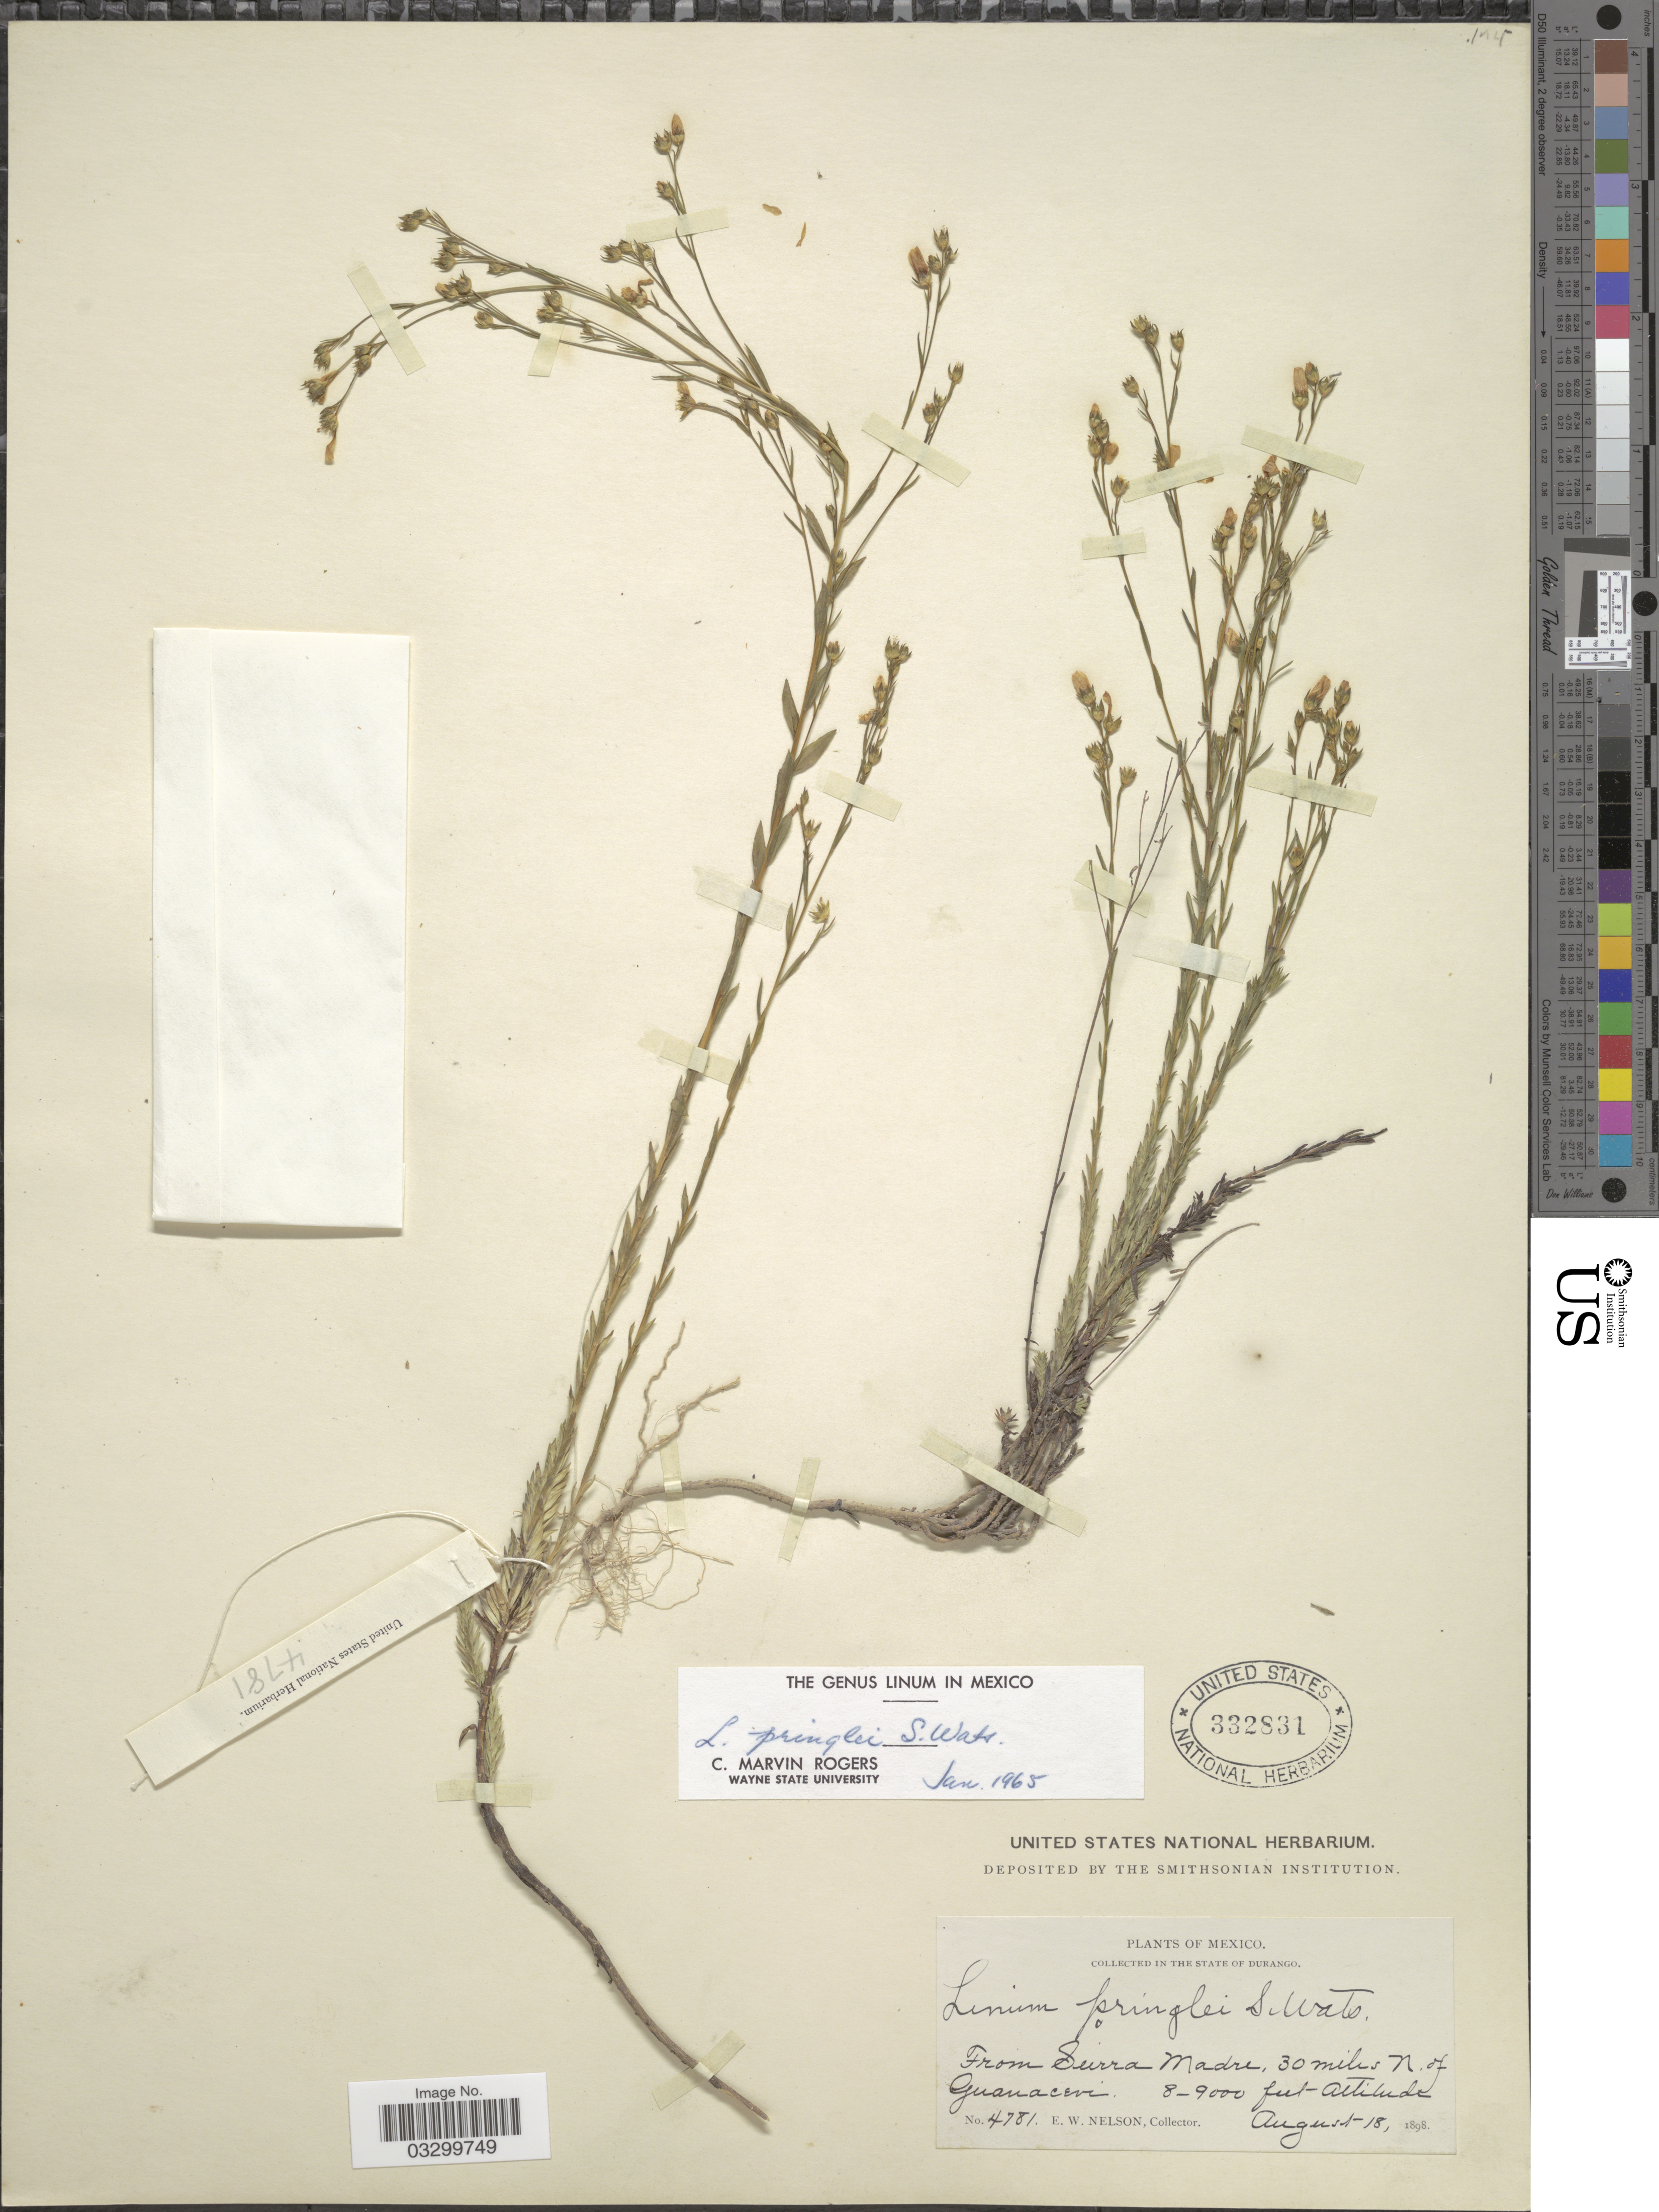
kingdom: Plantae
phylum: Tracheophyta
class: Magnoliopsida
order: Malpighiales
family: Linaceae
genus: Linum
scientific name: Linum pringlei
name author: S. Watson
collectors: E. W. Nelson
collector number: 4781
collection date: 1898-08-18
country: Mexico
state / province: Durango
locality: From Sierra Madre, 30 miles N. of Guanacevi.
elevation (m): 2438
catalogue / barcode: US 332831